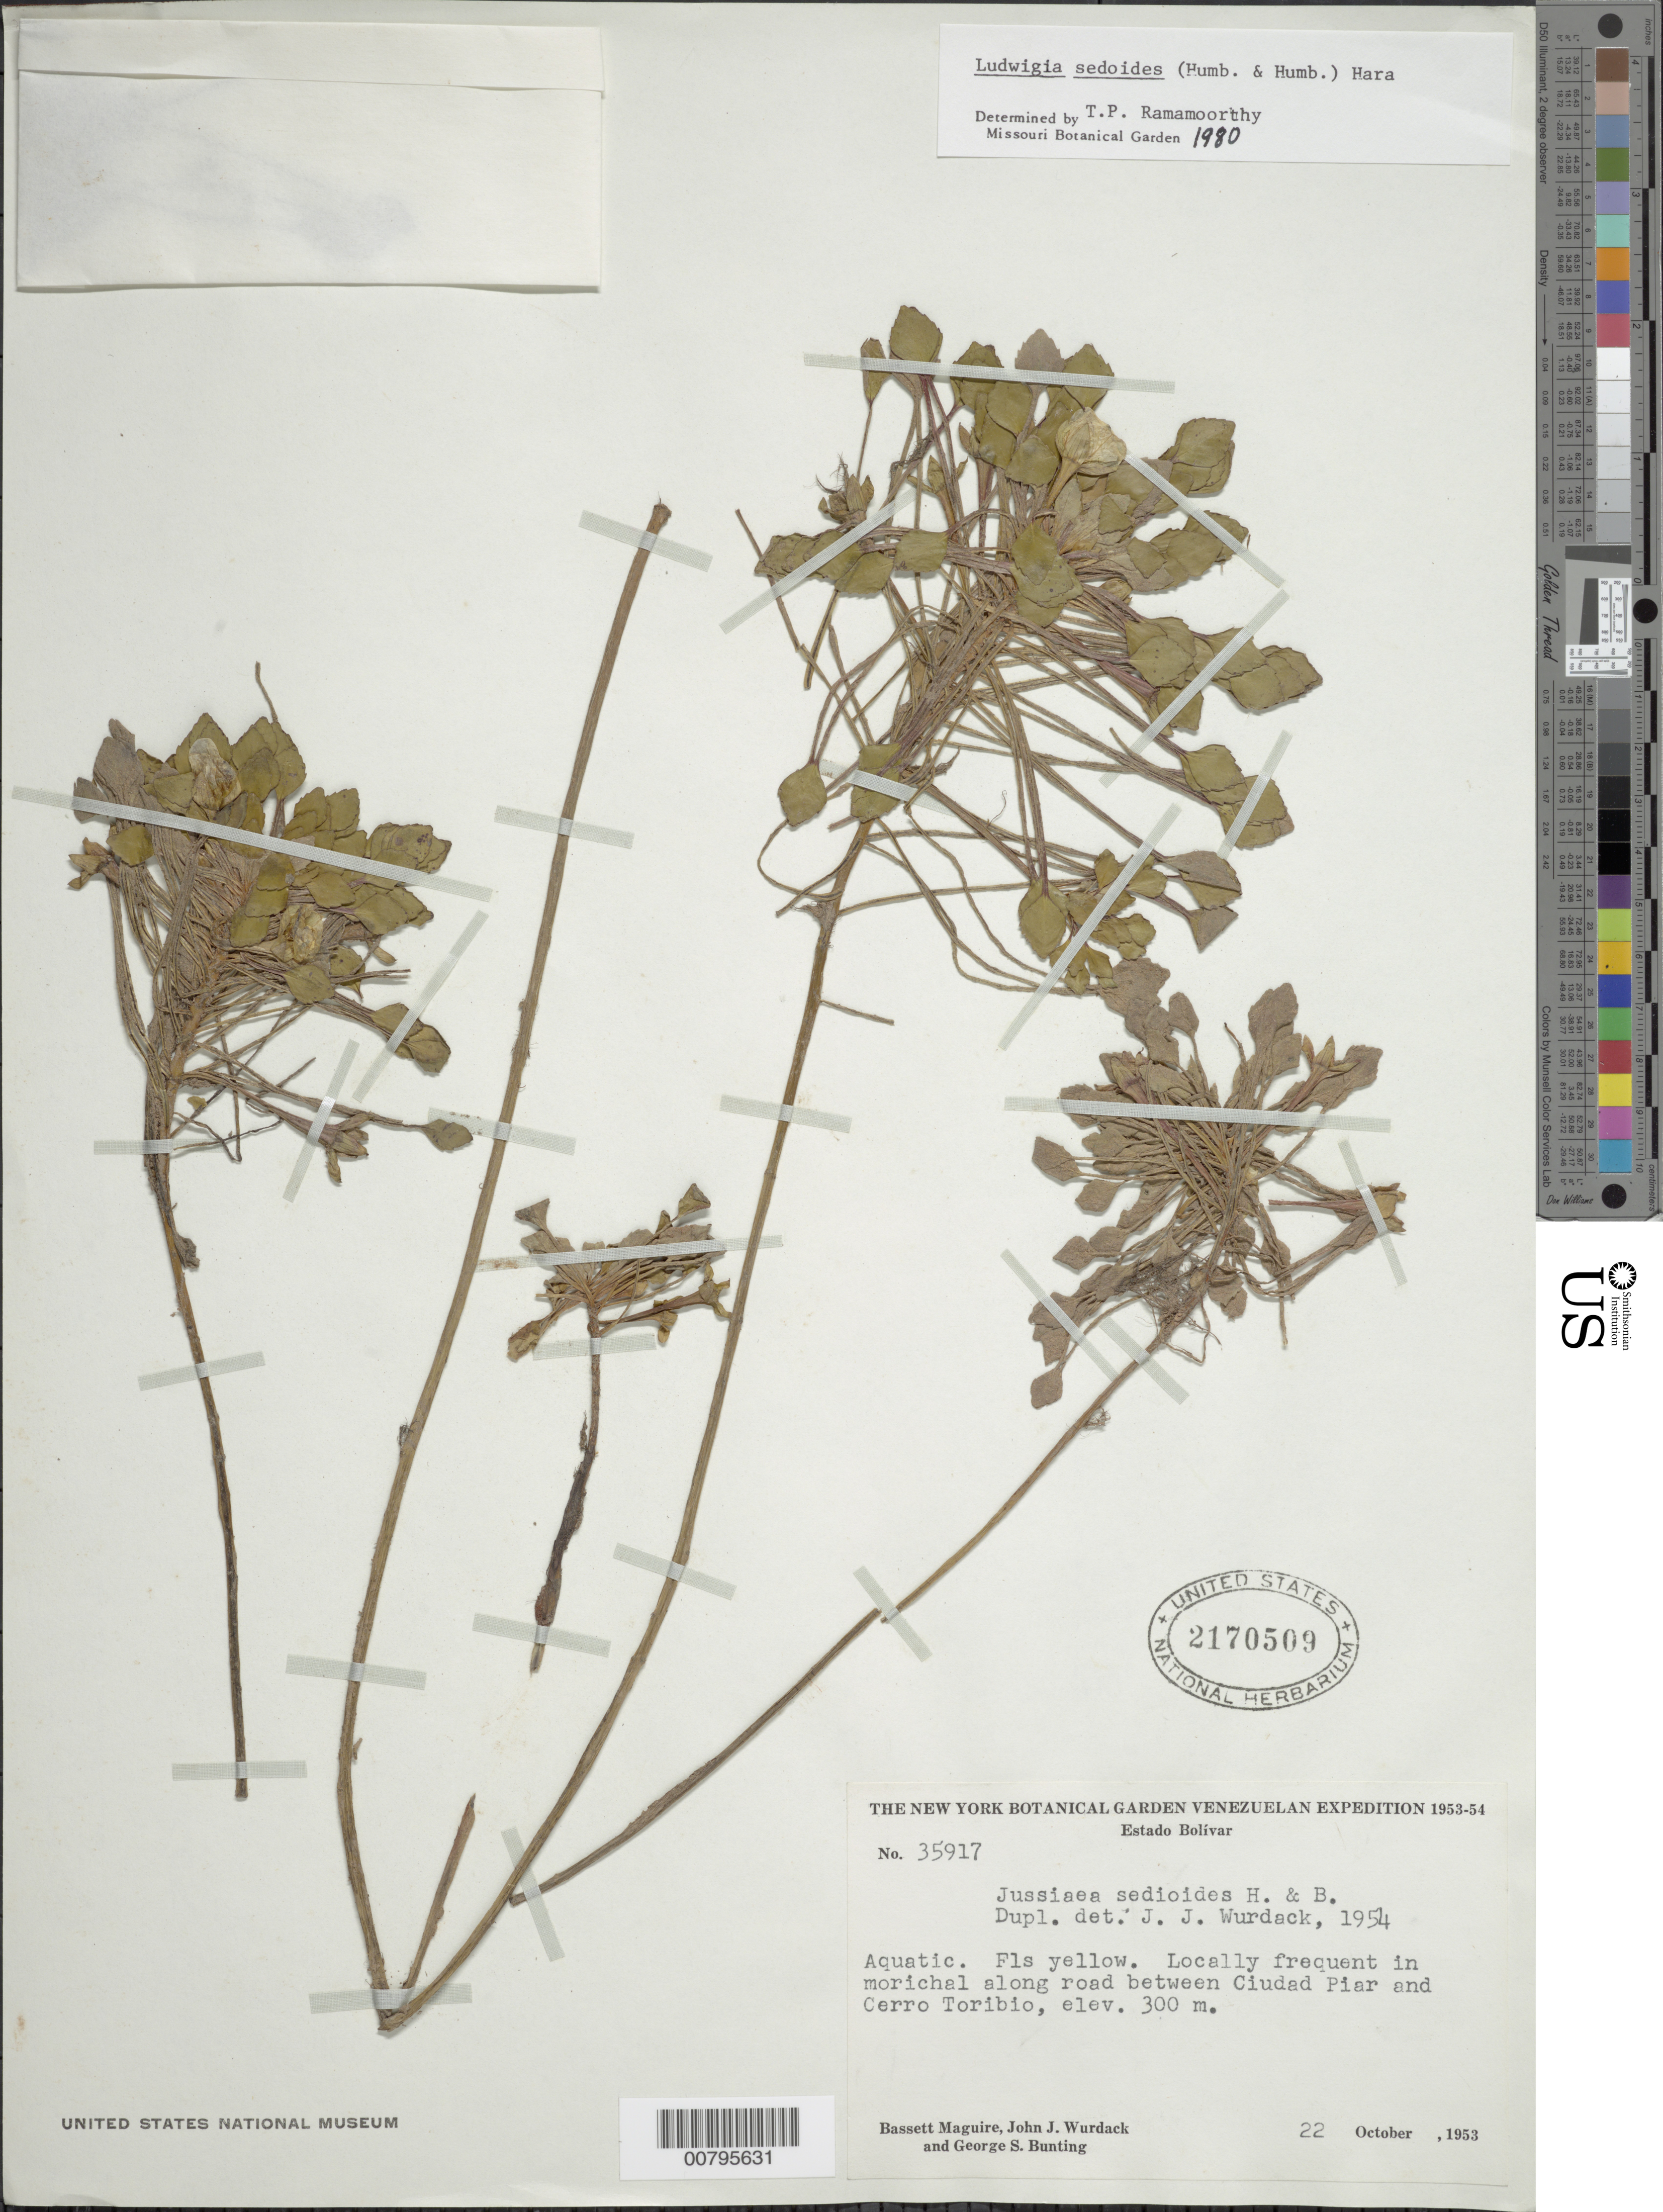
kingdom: Plantae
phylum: Tracheophyta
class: Magnoliopsida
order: Myrtales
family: Onagraceae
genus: Ludwigia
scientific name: Ludwigia sedoides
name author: (Humb. & Bonpl.) H. Hara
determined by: Ramamoorthy, T. P.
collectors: B. Maguire, J. J. Wurdack & G. S. Bunting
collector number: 35917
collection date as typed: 22-Oct-53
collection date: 1953-10-22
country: Venezuela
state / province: Bolívar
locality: Ciudad Piar to Cerro Toribio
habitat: Morichal along road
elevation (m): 300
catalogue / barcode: US 2170509